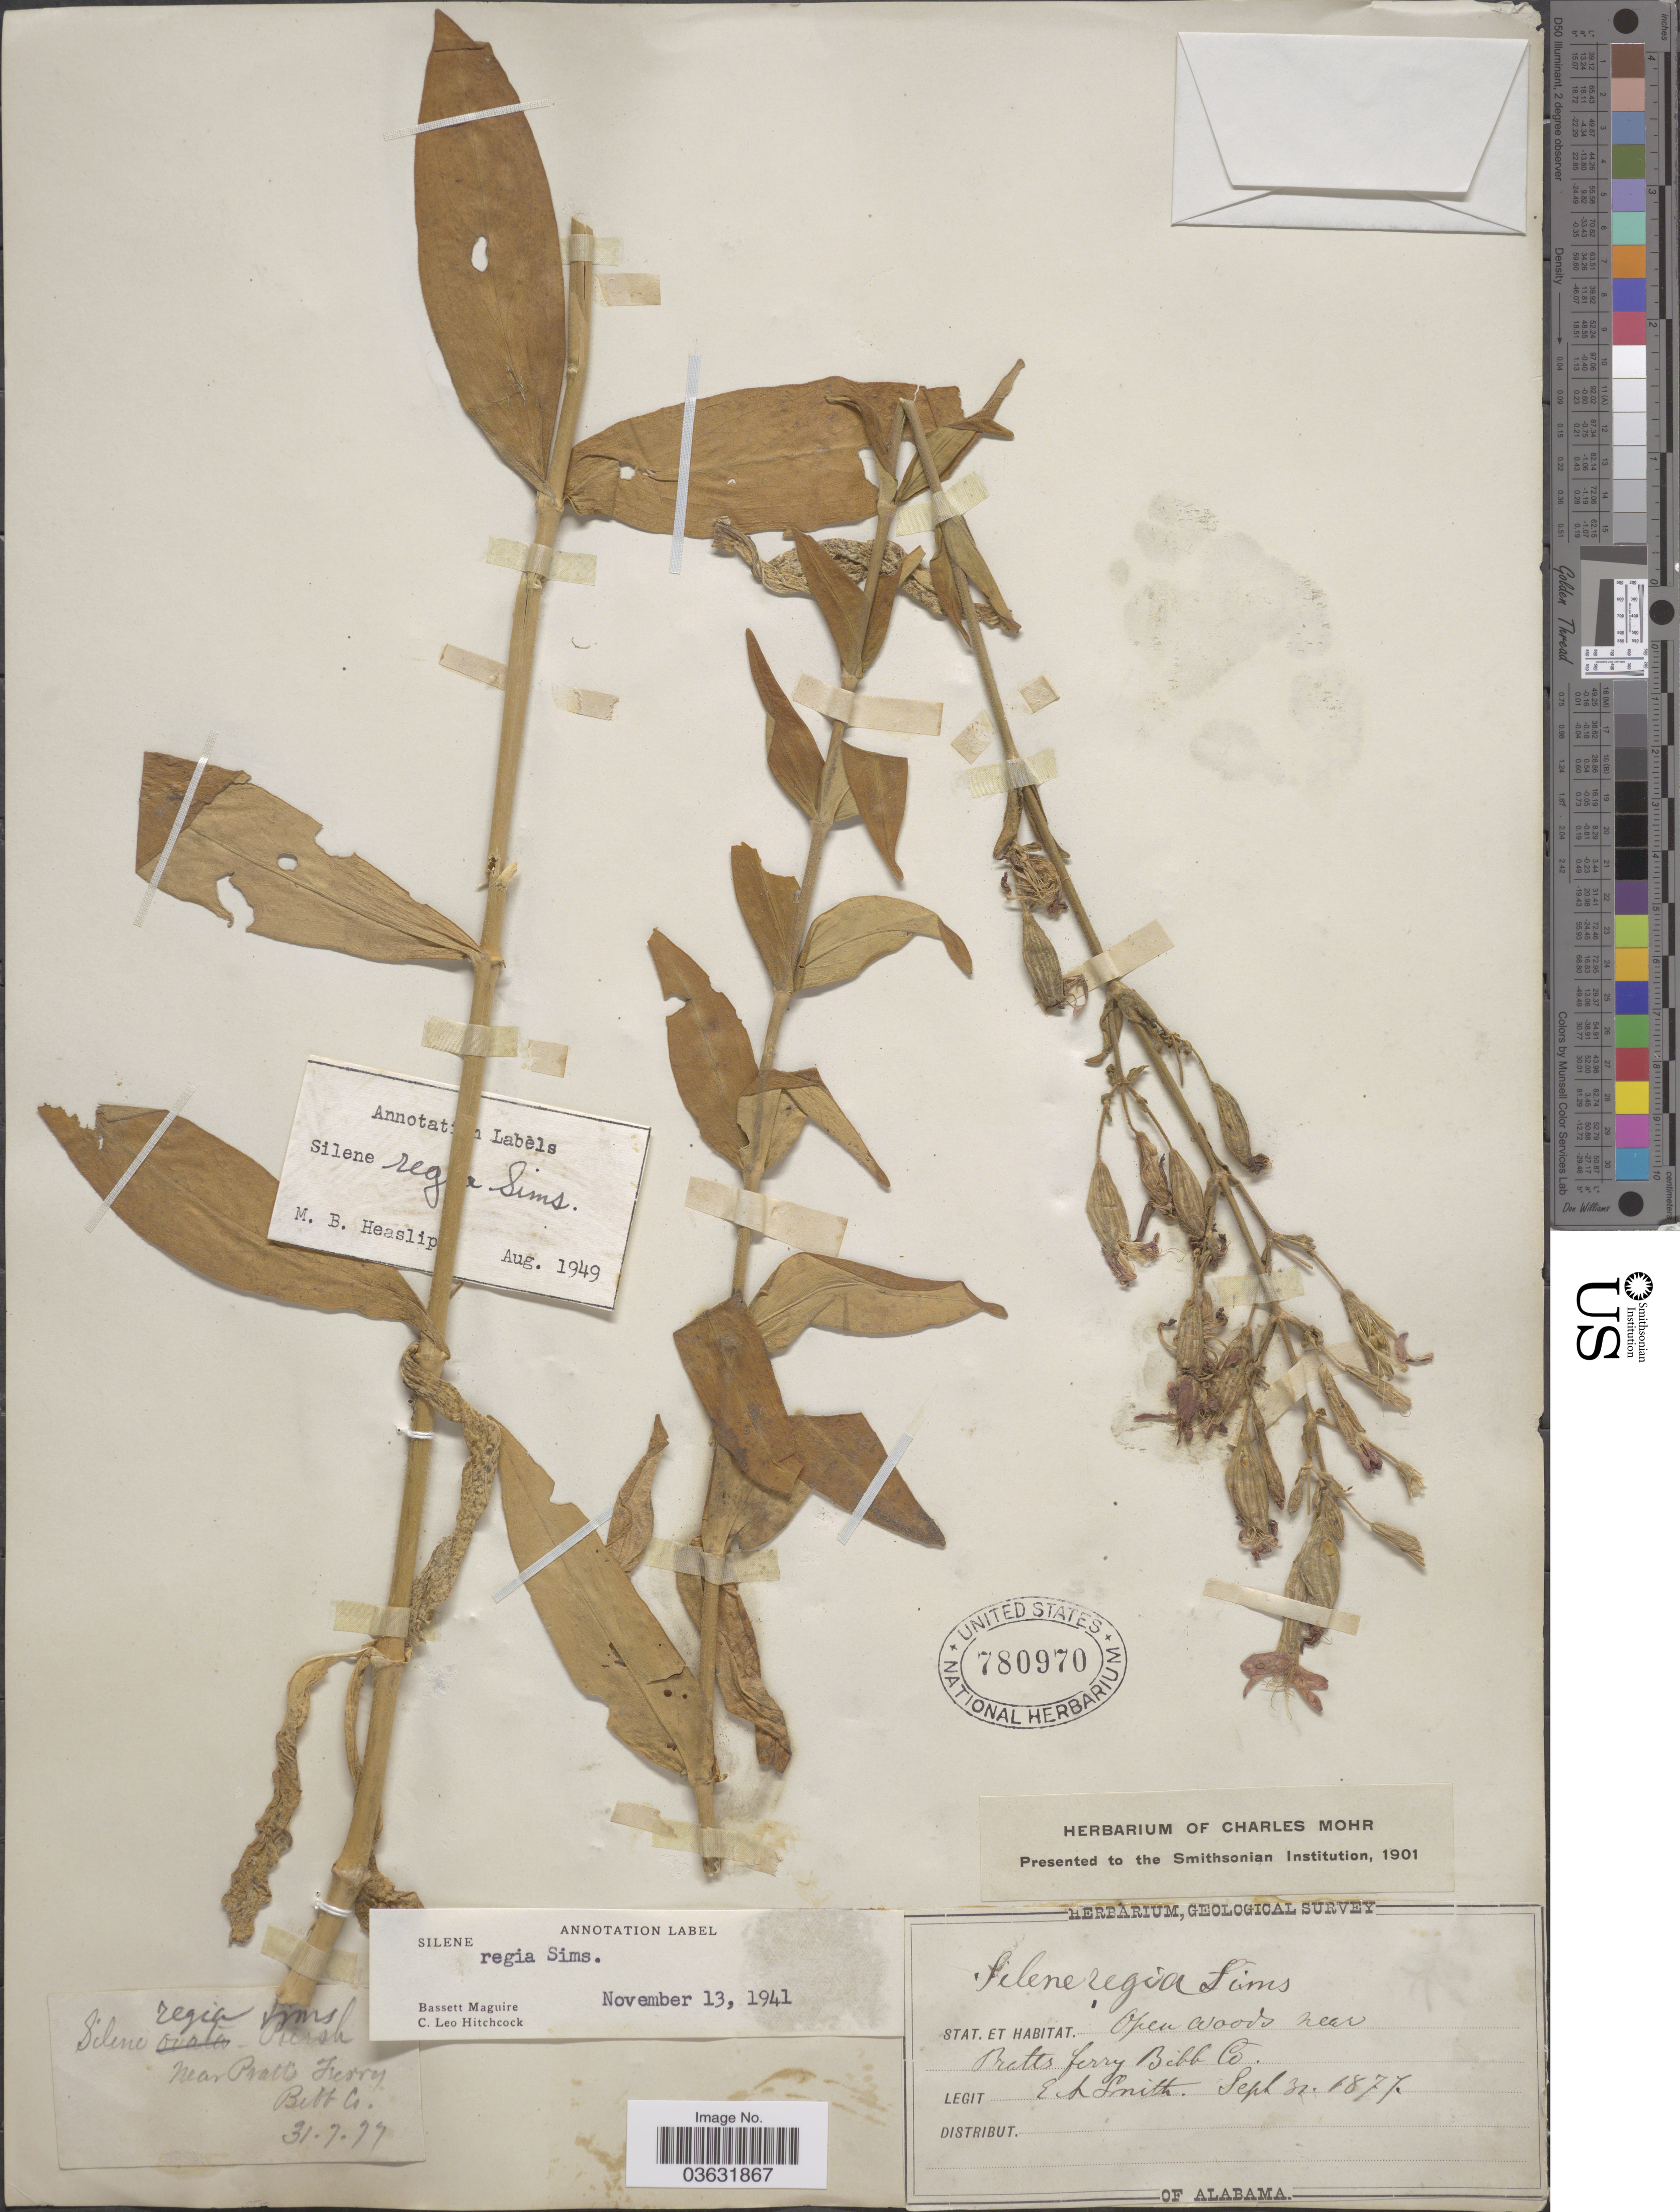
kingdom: Plantae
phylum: Tracheophyta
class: Magnoliopsida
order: Caryophyllales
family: Caryophyllaceae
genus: Silene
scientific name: Silene regia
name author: Sims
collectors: E. A. Smith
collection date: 1877-07-31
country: United States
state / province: Alabama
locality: Near Pratts ferry, Bibb Co.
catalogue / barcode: US 780970